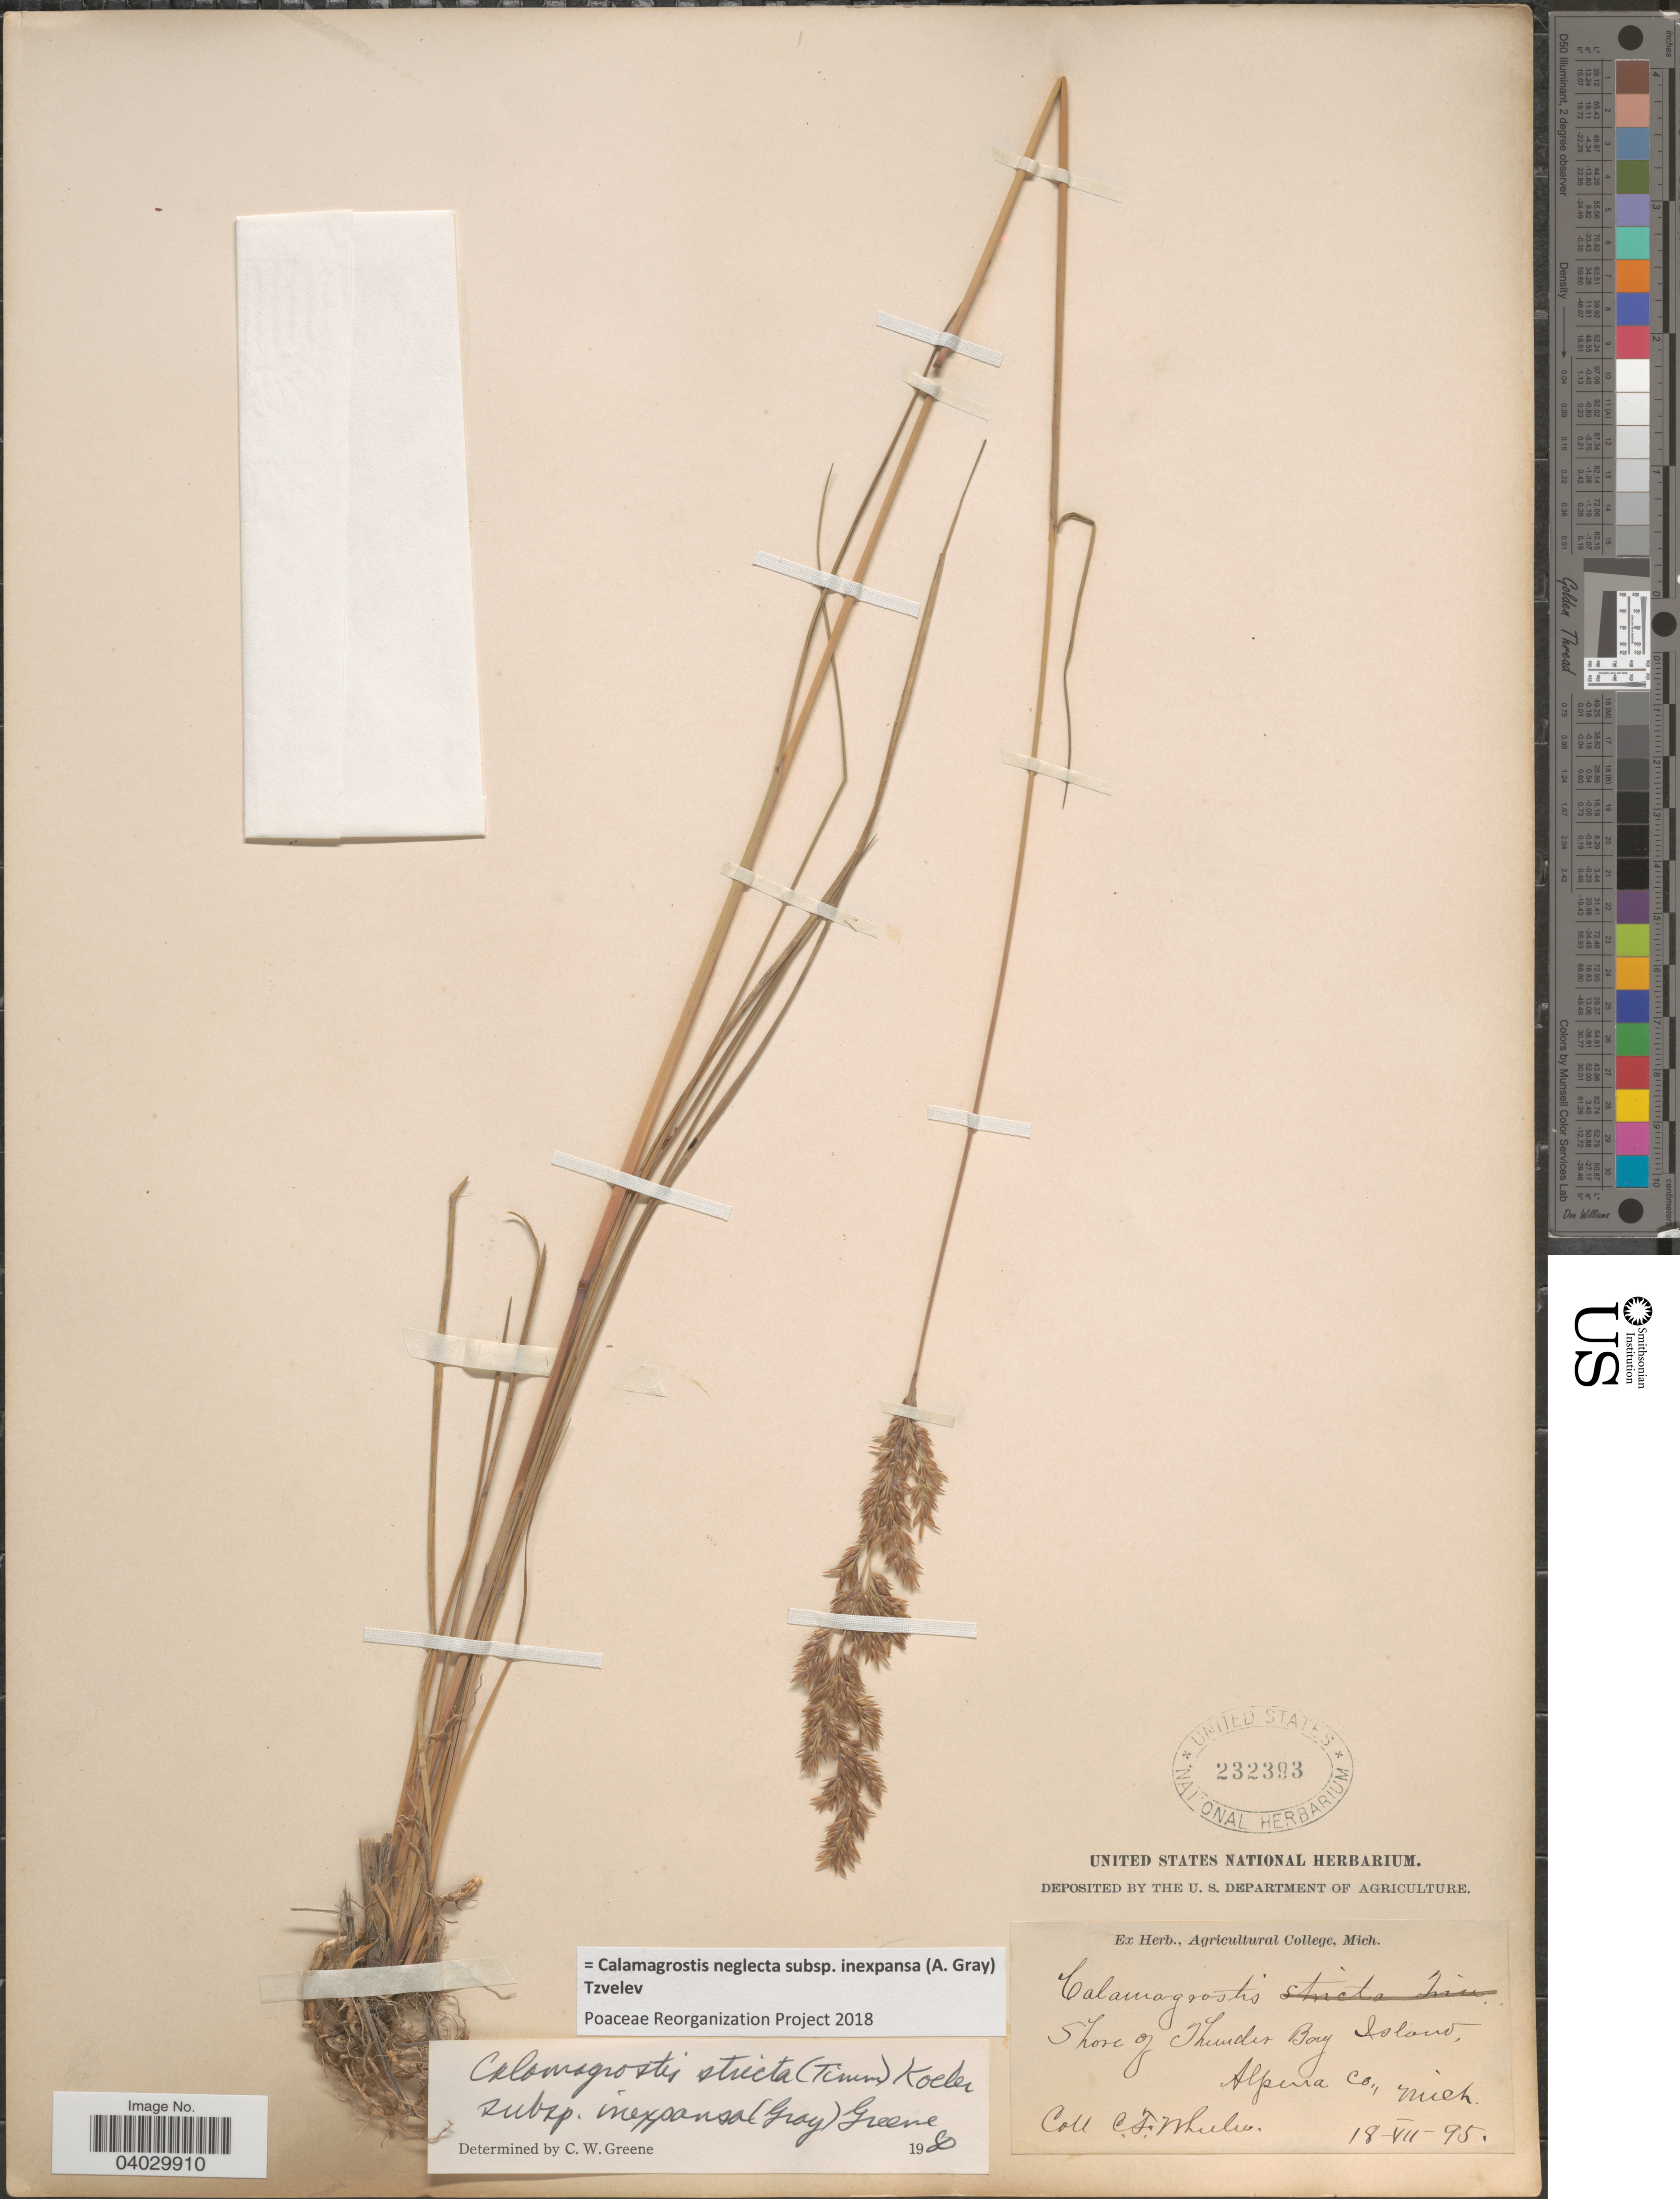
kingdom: Plantae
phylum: Tracheophyta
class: Liliopsida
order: Poales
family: Poaceae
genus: Calamagrostis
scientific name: Calamagrostis neglecta subsp. inexpansa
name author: (A. Gray) Tzvelev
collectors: C. Wheeler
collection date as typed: Transcribed d/m/y: 18/7/95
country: United States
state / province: Michigan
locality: Shore of Thunder Bay Island, Alpena Co.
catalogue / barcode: US 232393